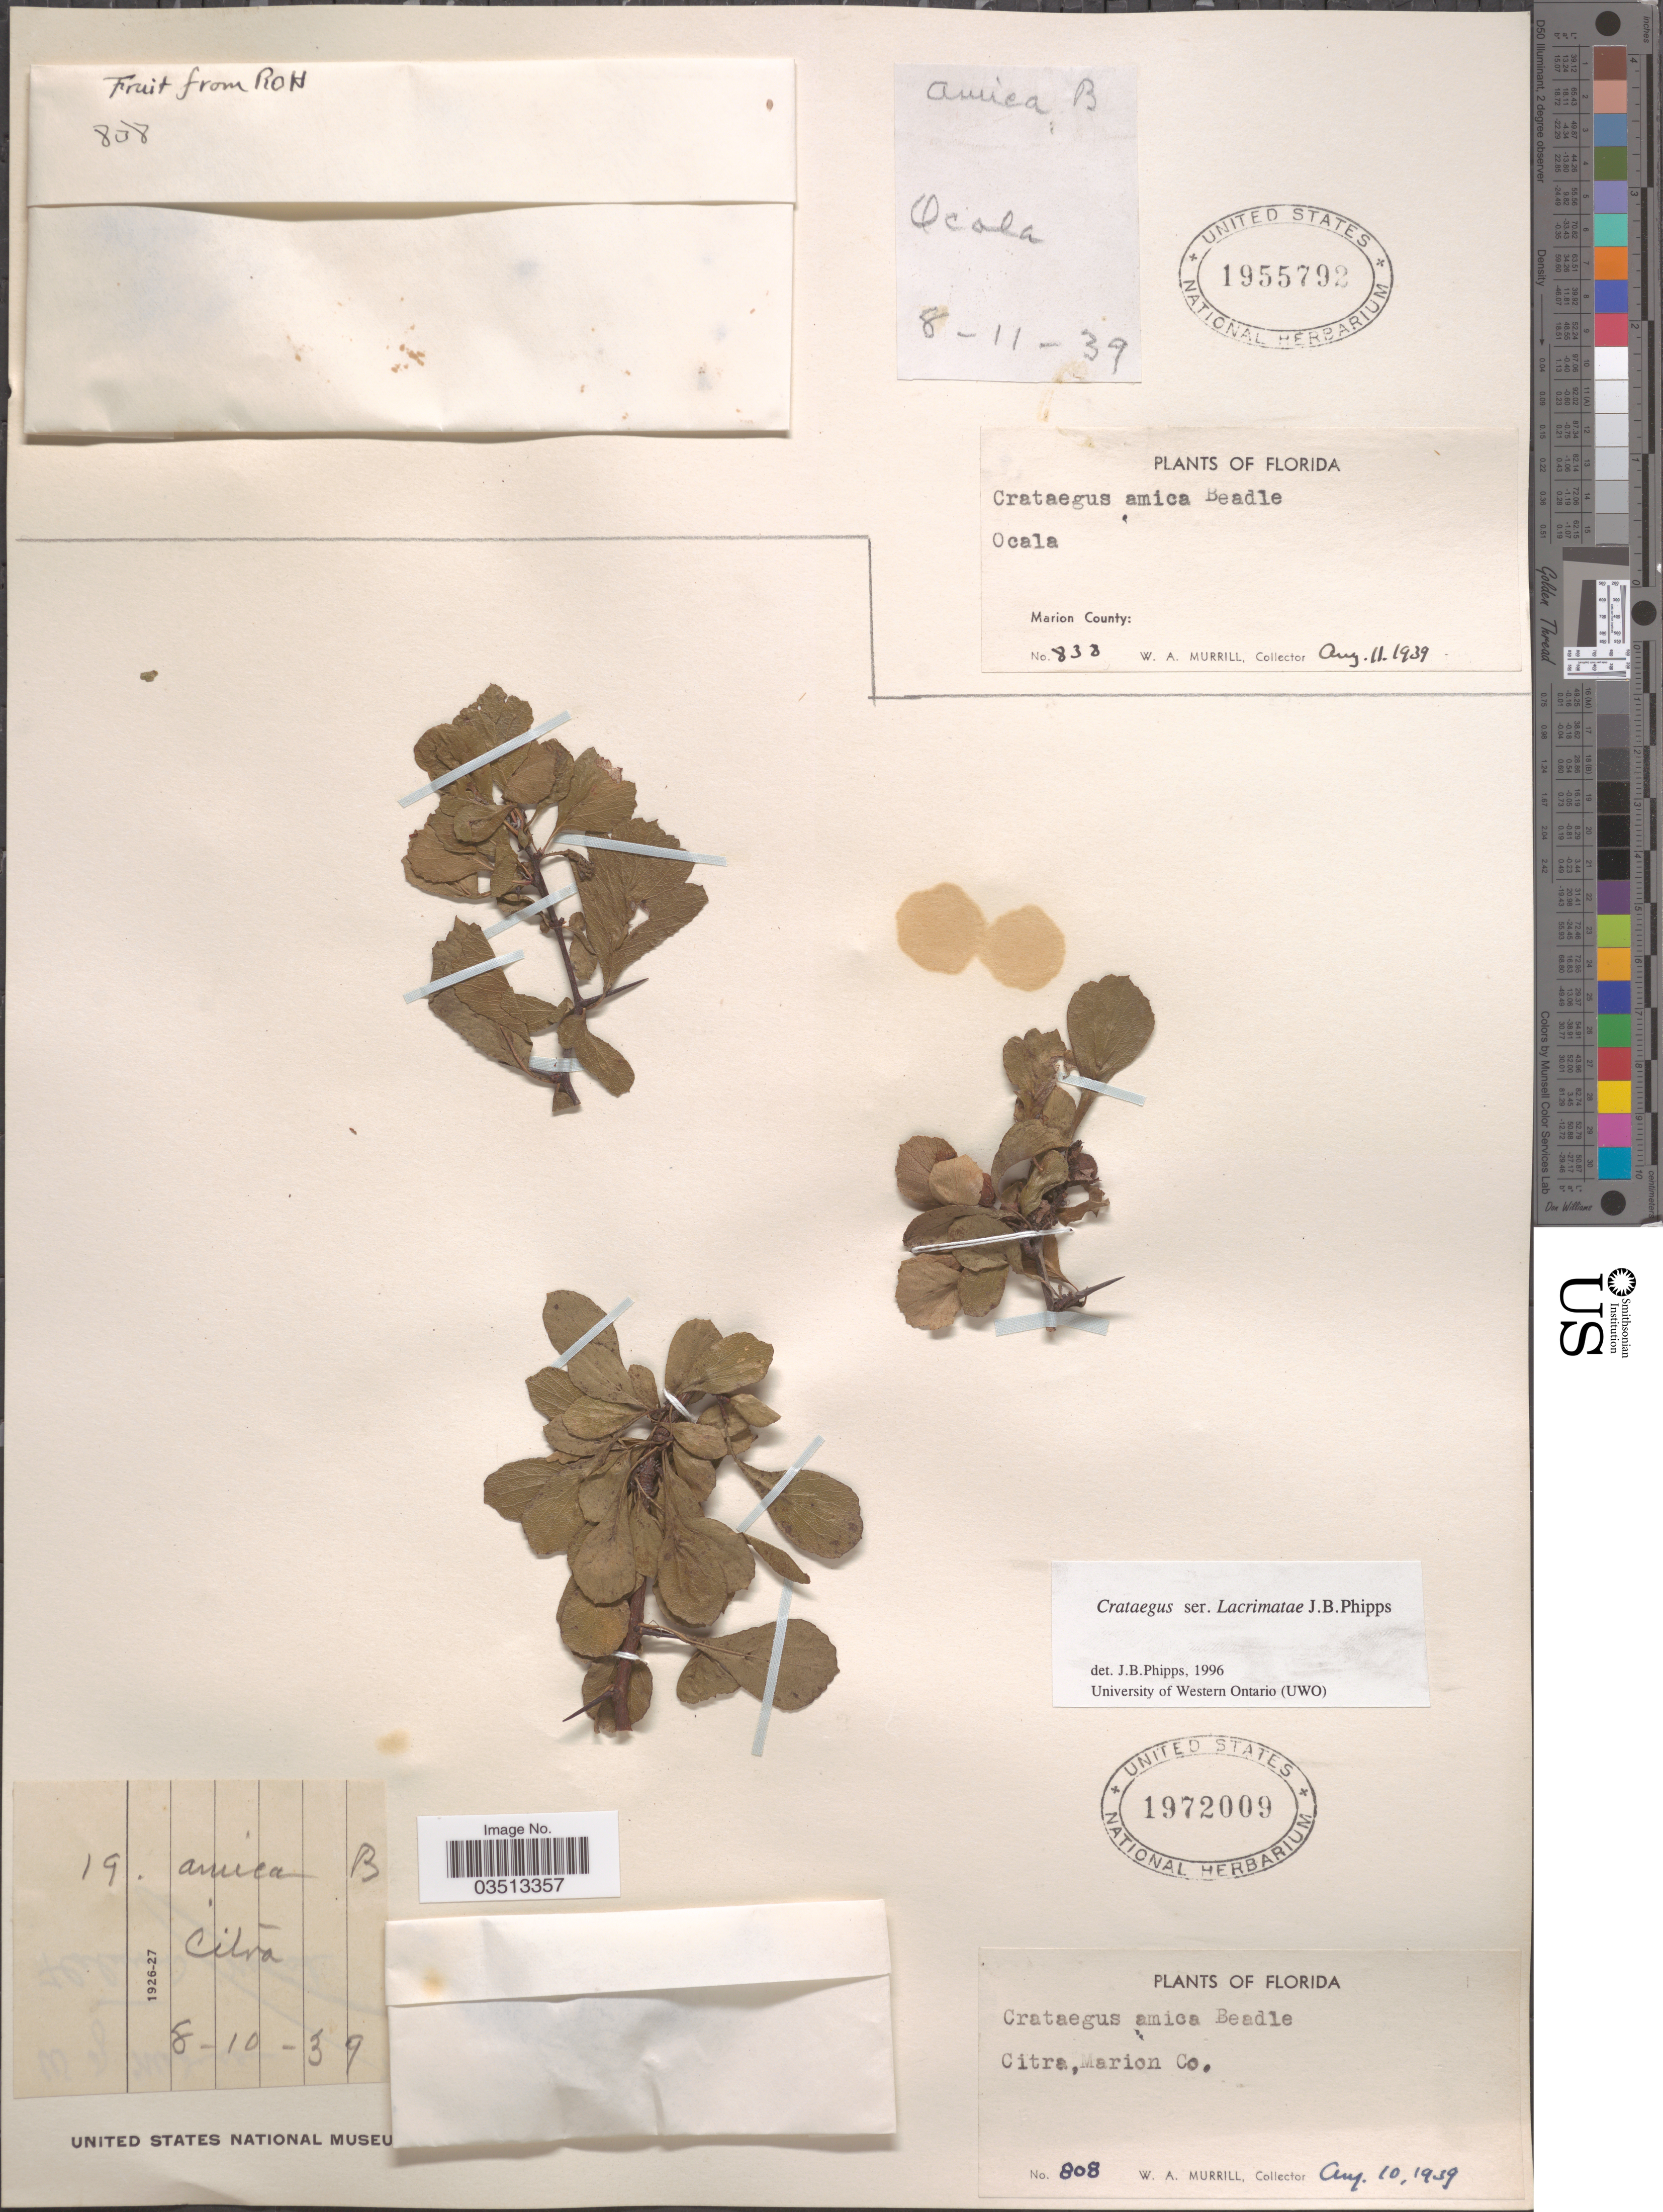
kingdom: Plantae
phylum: Tracheophyta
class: Magnoliopsida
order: Rosales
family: Rosaceae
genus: Crataegus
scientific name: Crataegus amica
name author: Beadle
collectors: W. A. Murrill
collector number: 838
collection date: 1939-08-11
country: United States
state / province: Florida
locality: Ocala. Marion County.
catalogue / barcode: US 1955792